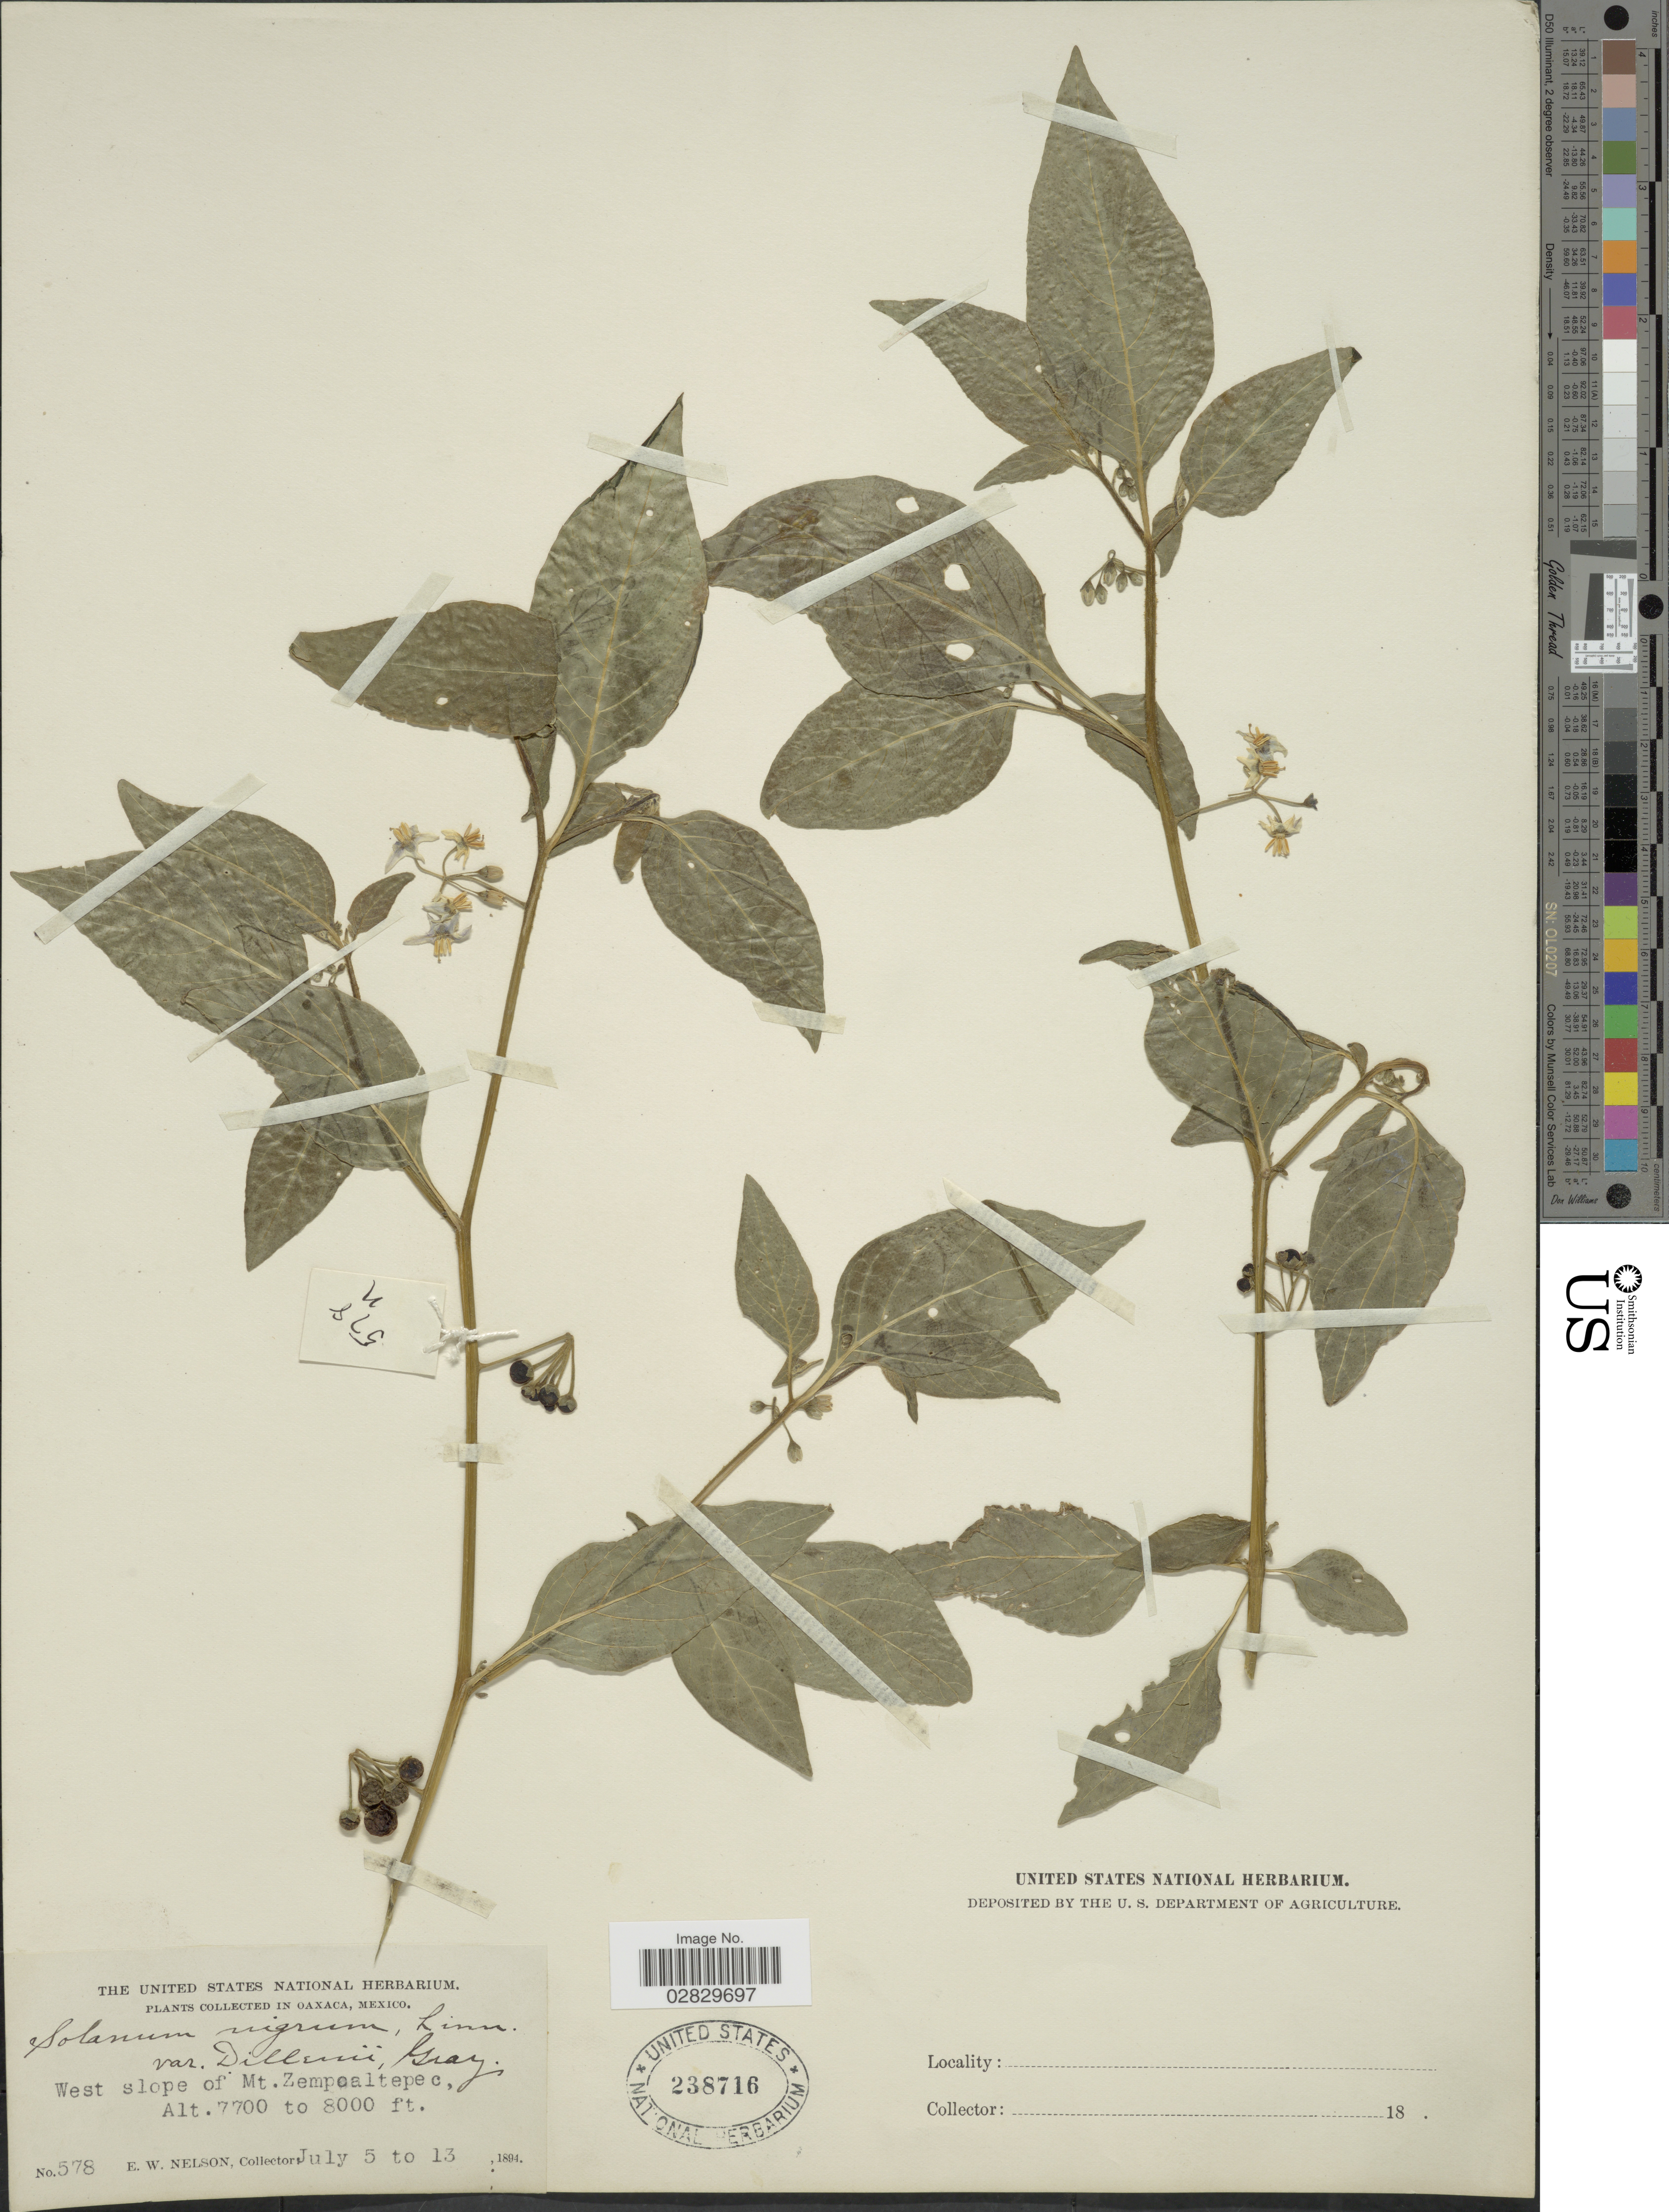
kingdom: Plantae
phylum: Tracheophyta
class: Magnoliopsida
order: Solanales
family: Solanaceae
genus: Solanum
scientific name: Solanum nigrescens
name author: M. Martens & Galeotti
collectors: E. W. Nelson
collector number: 578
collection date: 1894-07-05/1894-07-13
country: Mexico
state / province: Oaxaca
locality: West slope of Mt. Zempoaltepec.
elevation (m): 2347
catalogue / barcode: US 238716